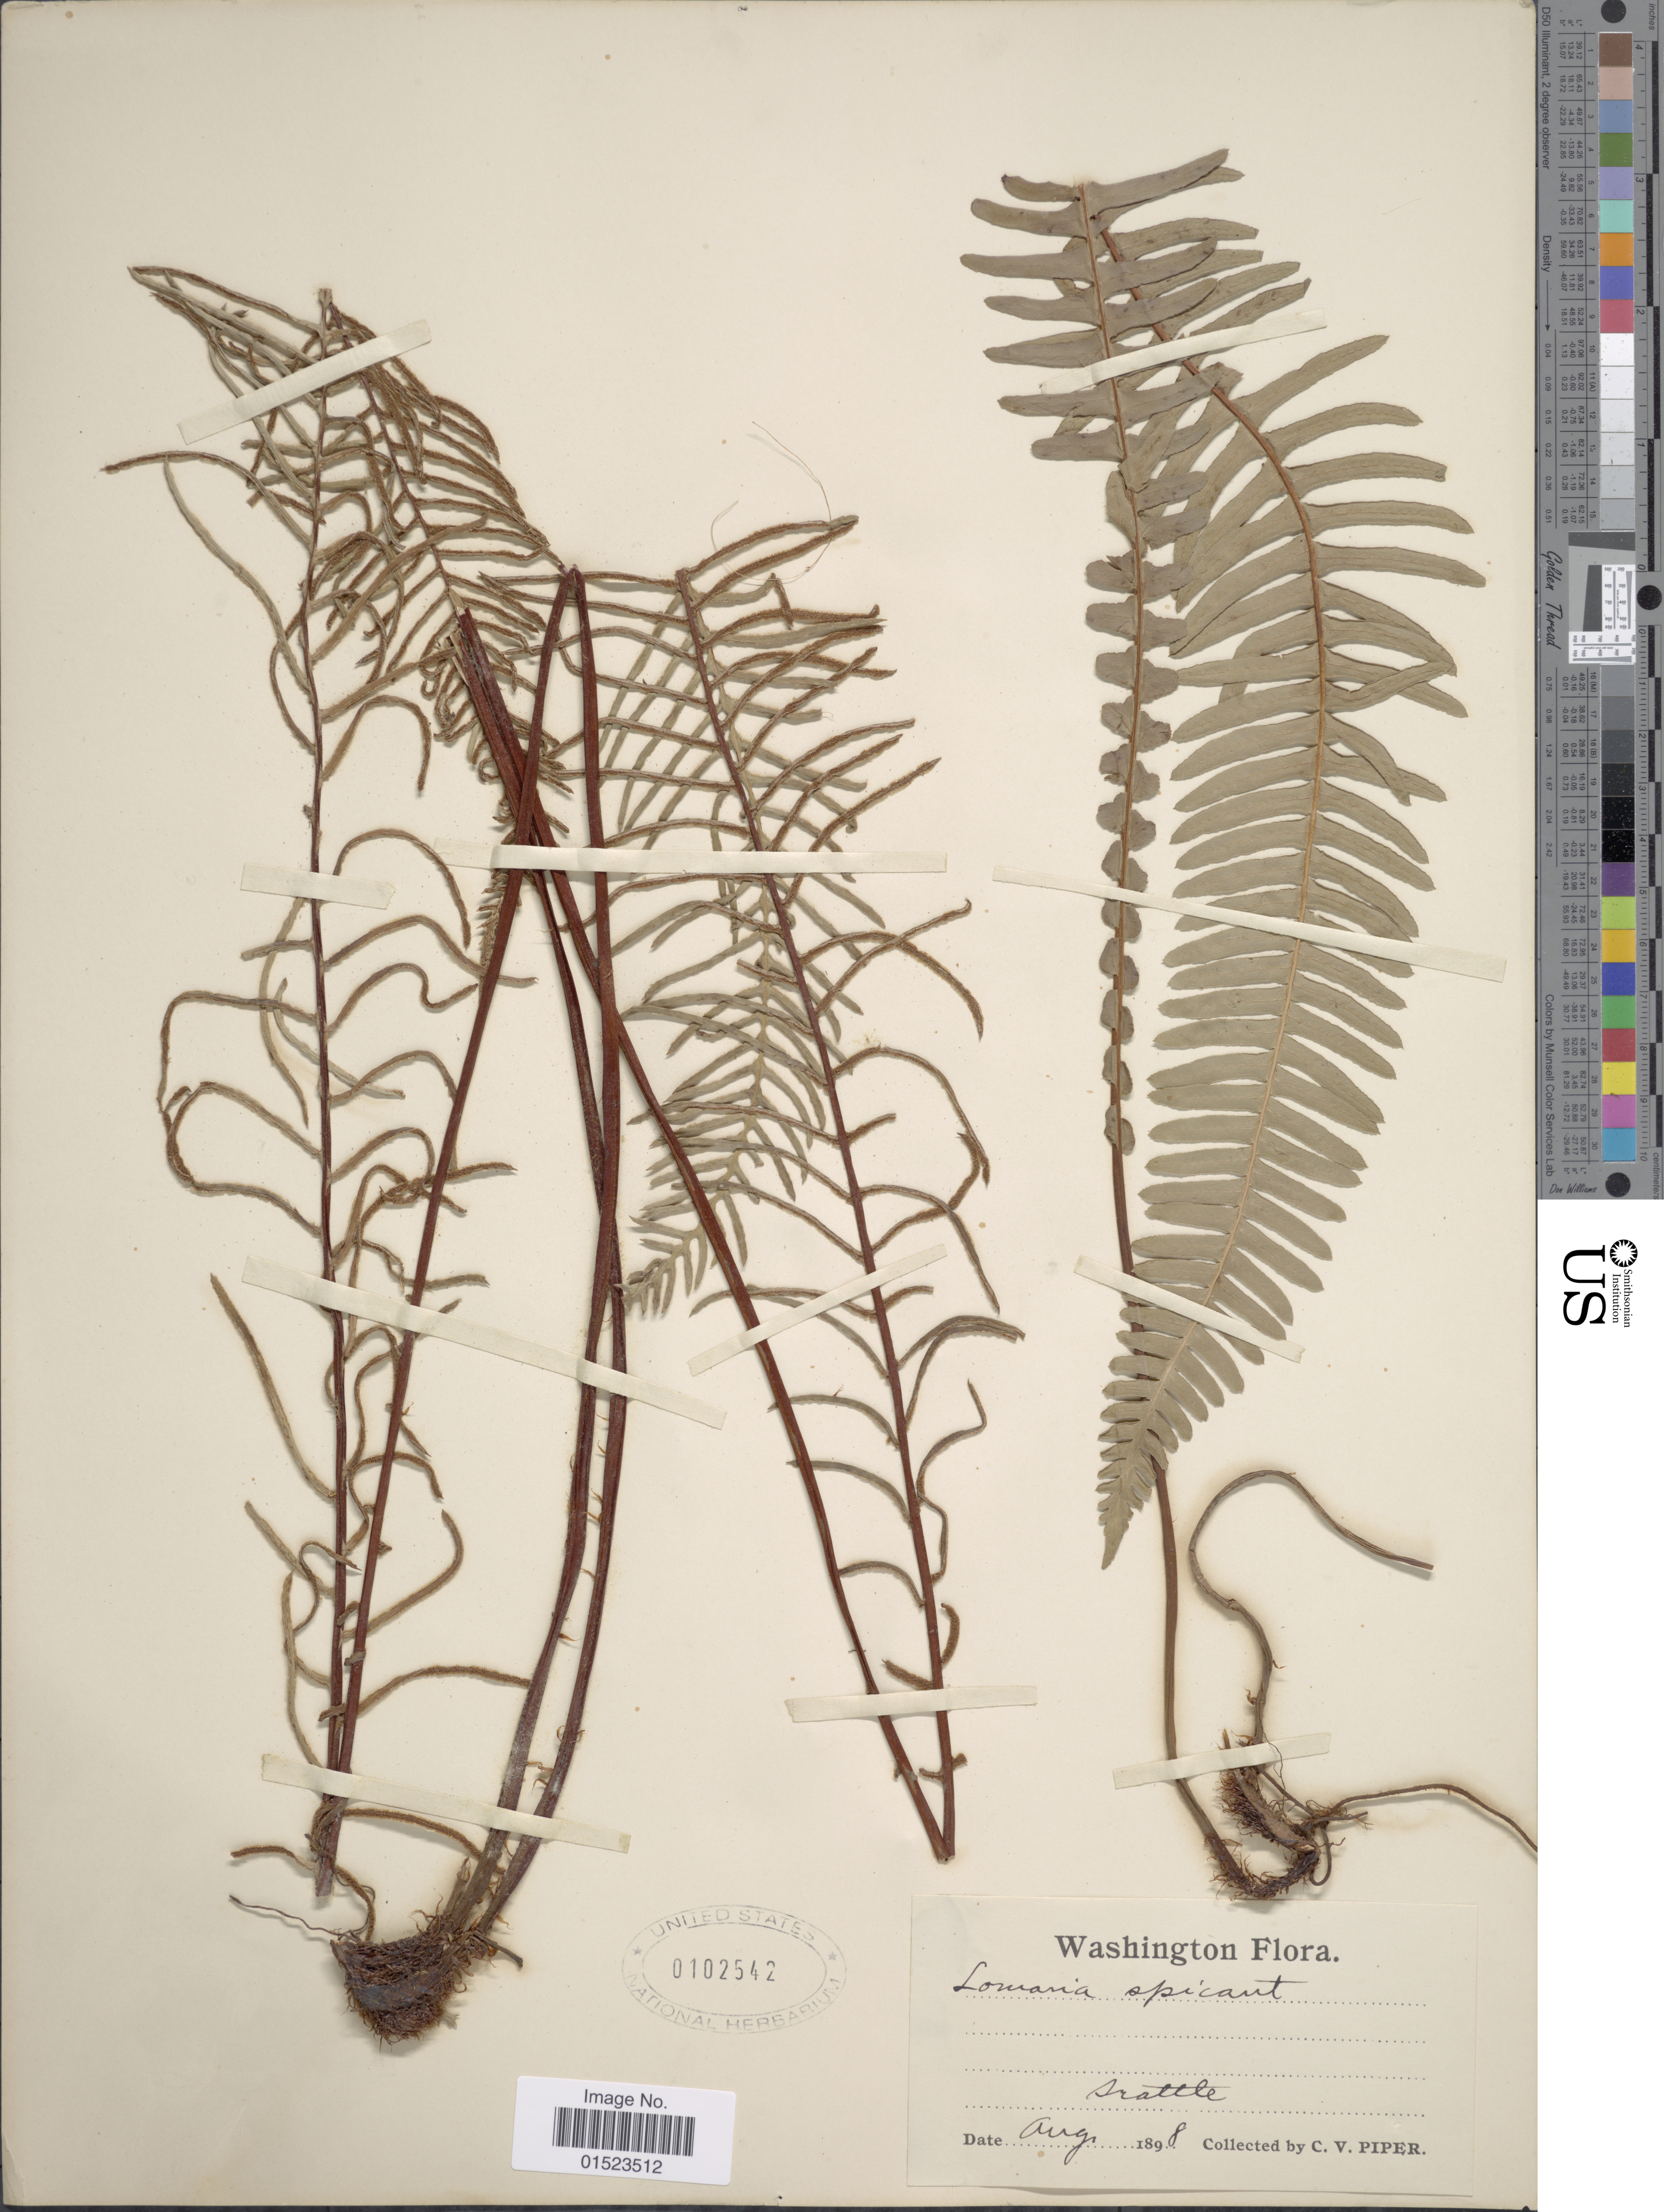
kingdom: Plantae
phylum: Tracheophyta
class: Polypodiopsida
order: Polypodiales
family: Blechnaceae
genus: Blechnum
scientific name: Blechnum spicant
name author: (L.) Sm.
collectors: C. V. Piper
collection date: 1898-08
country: United States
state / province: Washington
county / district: King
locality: Seattle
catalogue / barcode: US 102542